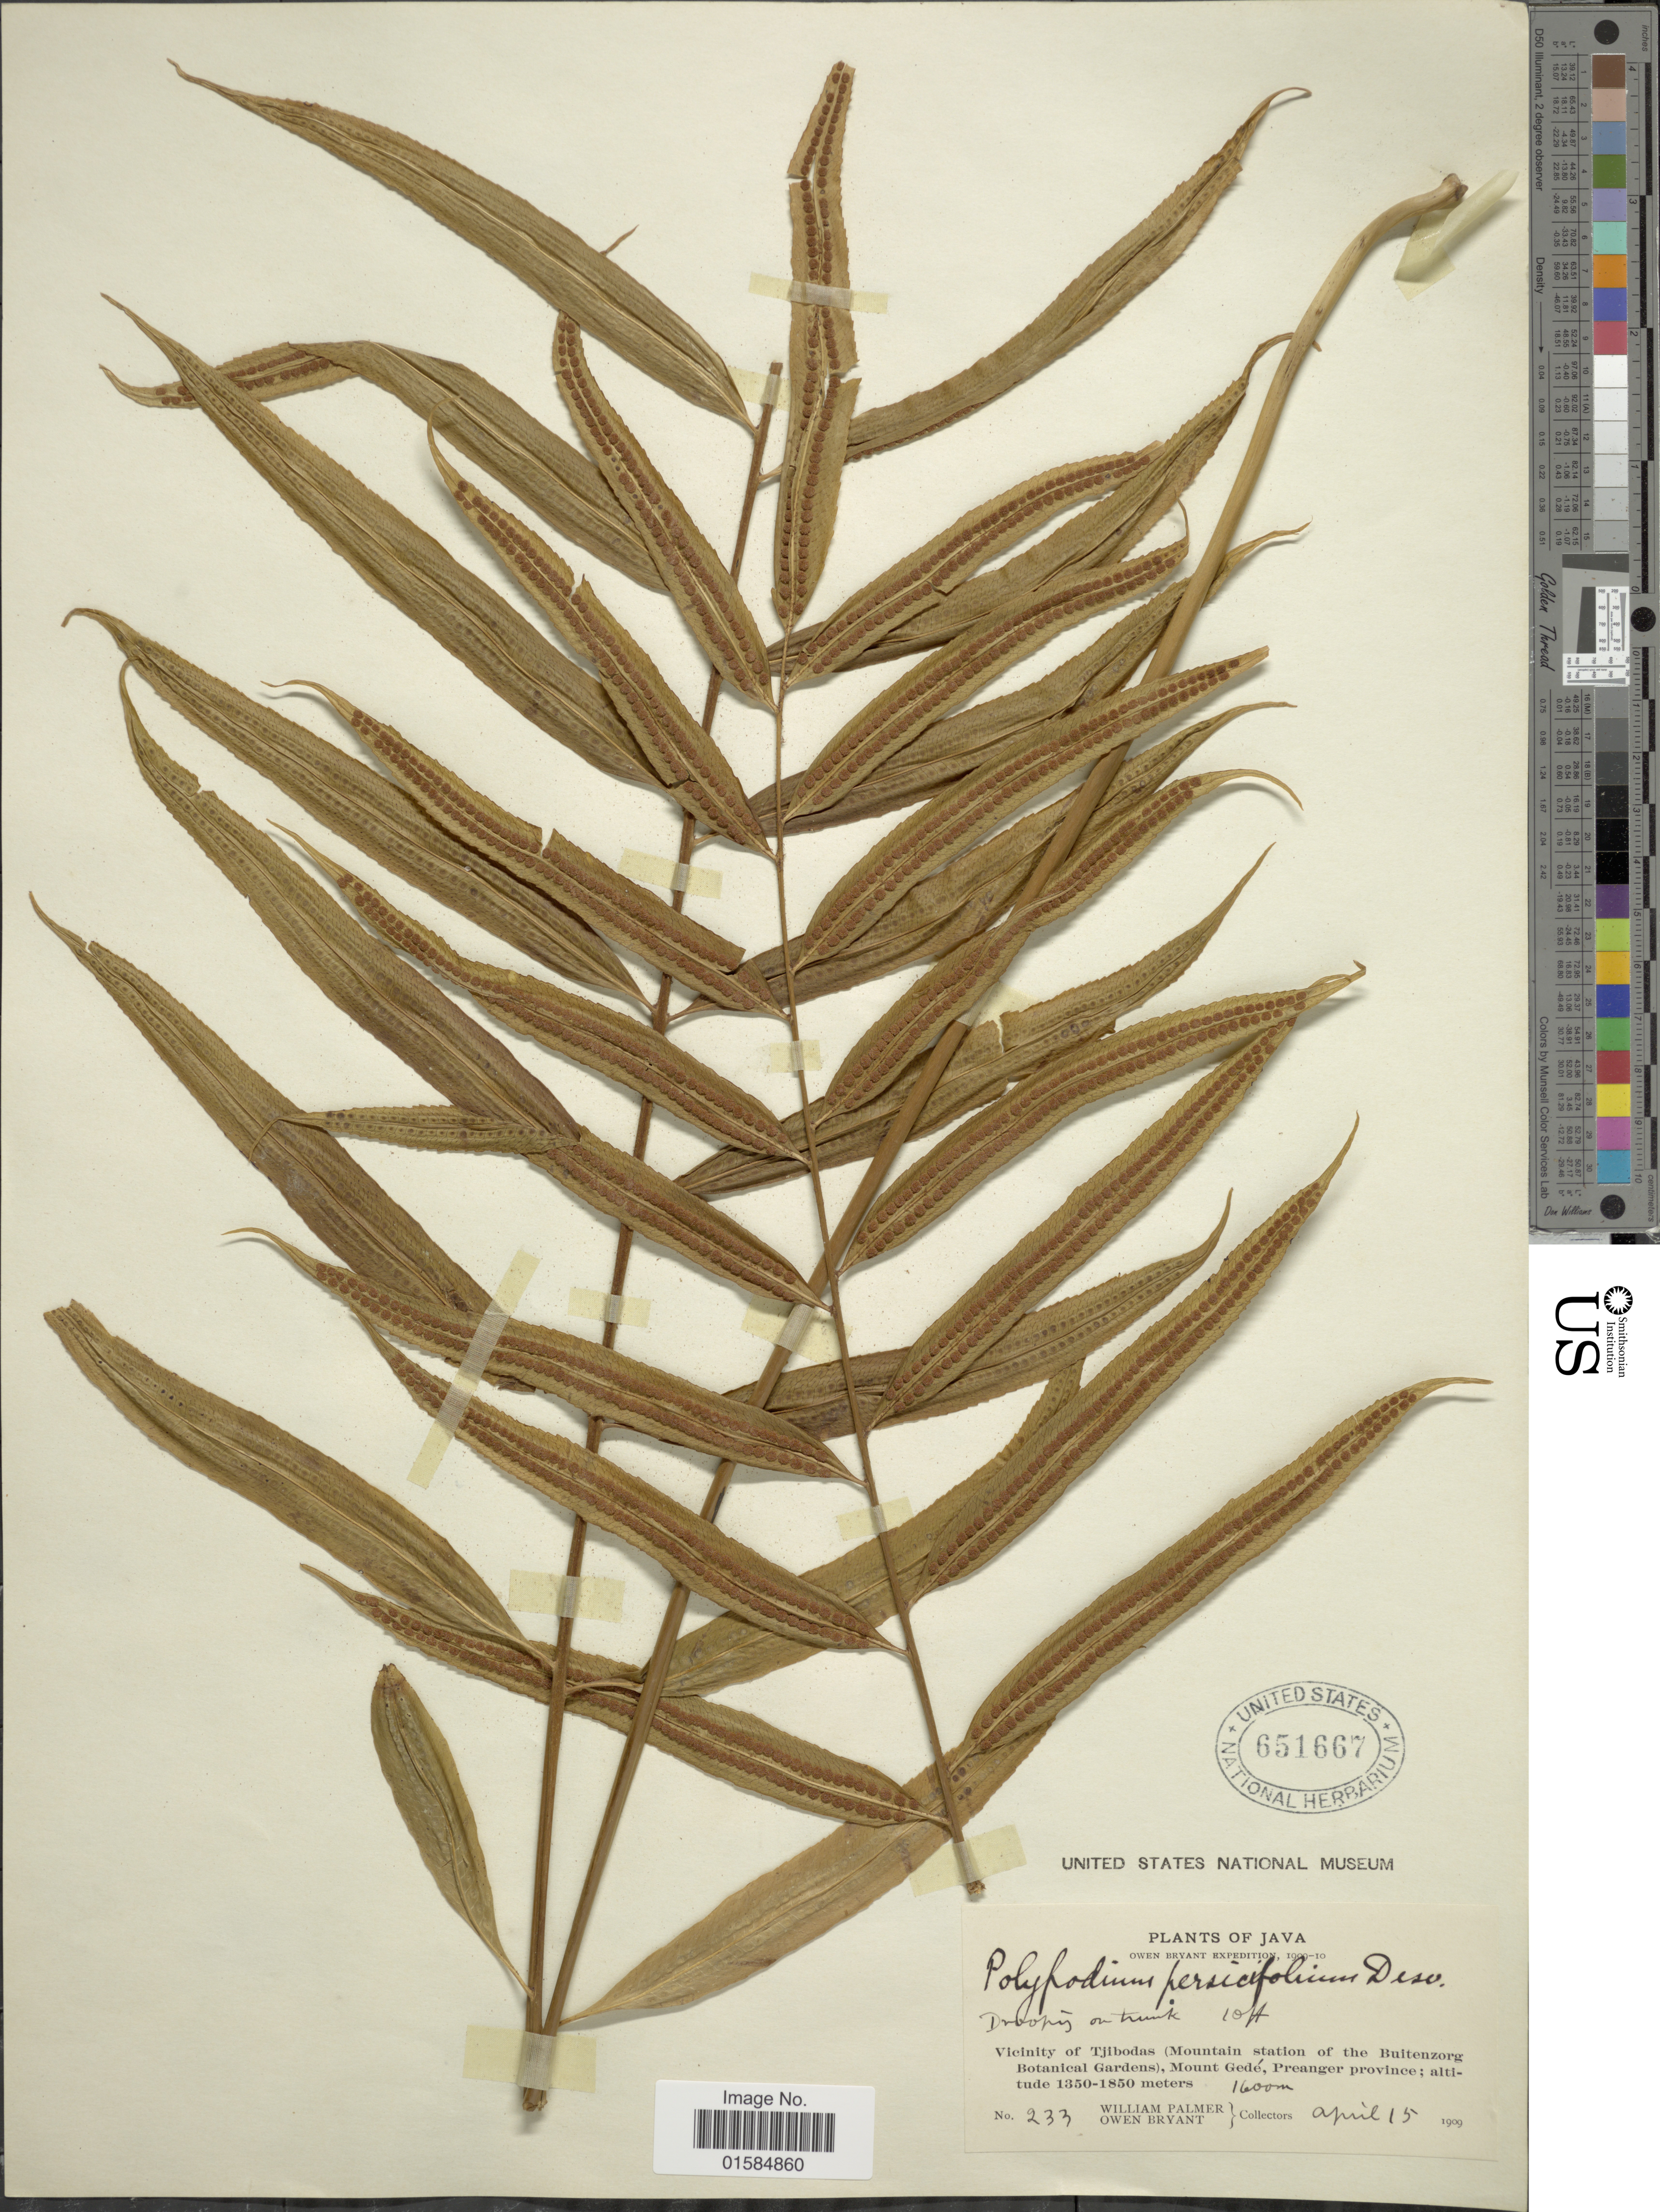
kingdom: Plantae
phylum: Tracheophyta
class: Polypodiopsida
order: Polypodiales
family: Polypodiaceae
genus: Goniophlebium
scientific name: Goniophlebium persicifolium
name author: (Desv.) Bedd.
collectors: W. Palmer & O. Bryant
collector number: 233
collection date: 1909-04-15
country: Indonesia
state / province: Java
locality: Vicinity of Tjibodas (Mountain station of the Buitenzorg Botanical Gardens), Mount Gede, Preanger province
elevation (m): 1600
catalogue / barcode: US 651667